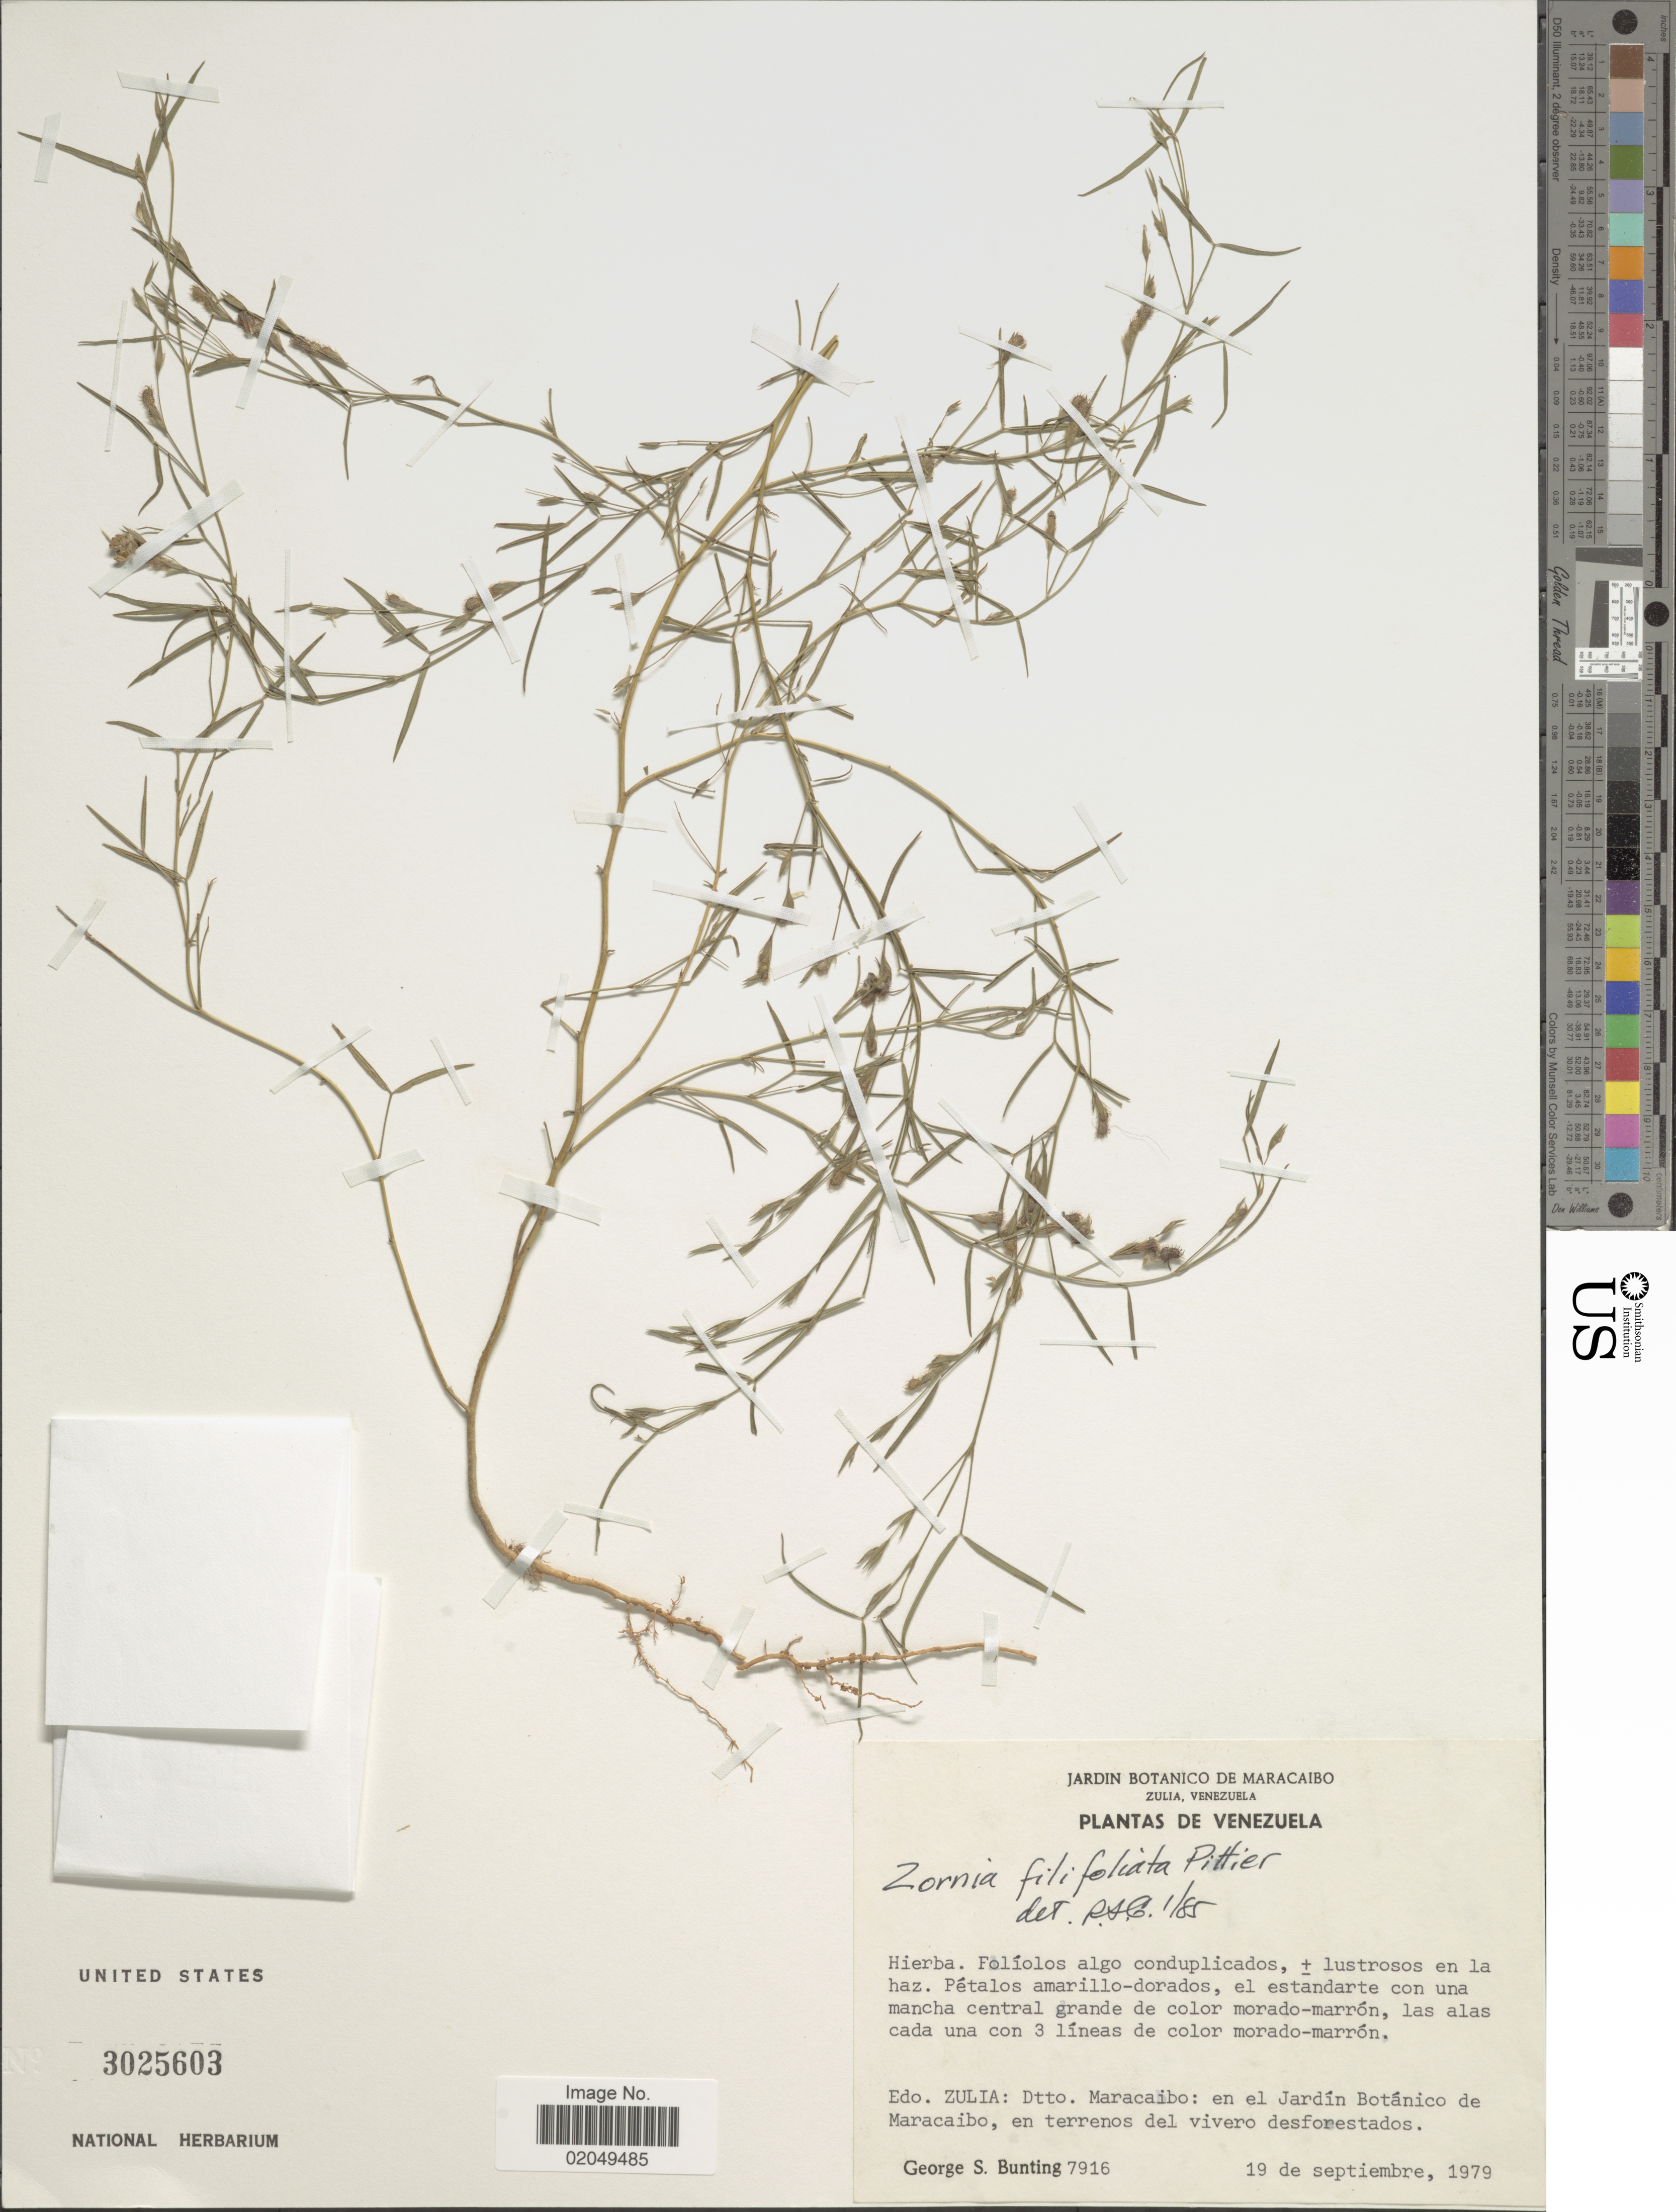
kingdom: Plantae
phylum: Tracheophyta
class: Magnoliopsida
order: Fabales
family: Fabaceae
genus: Zornia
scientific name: Zornia filifoliola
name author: Pittier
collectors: G. S. Bunting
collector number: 7916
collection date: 1979-09-19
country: Venezuela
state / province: Zulia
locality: Dtto. Maracaibo: en el Jardin Botanico de Maracaibo, en terrenos del vivero desforestados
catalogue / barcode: US 3025603